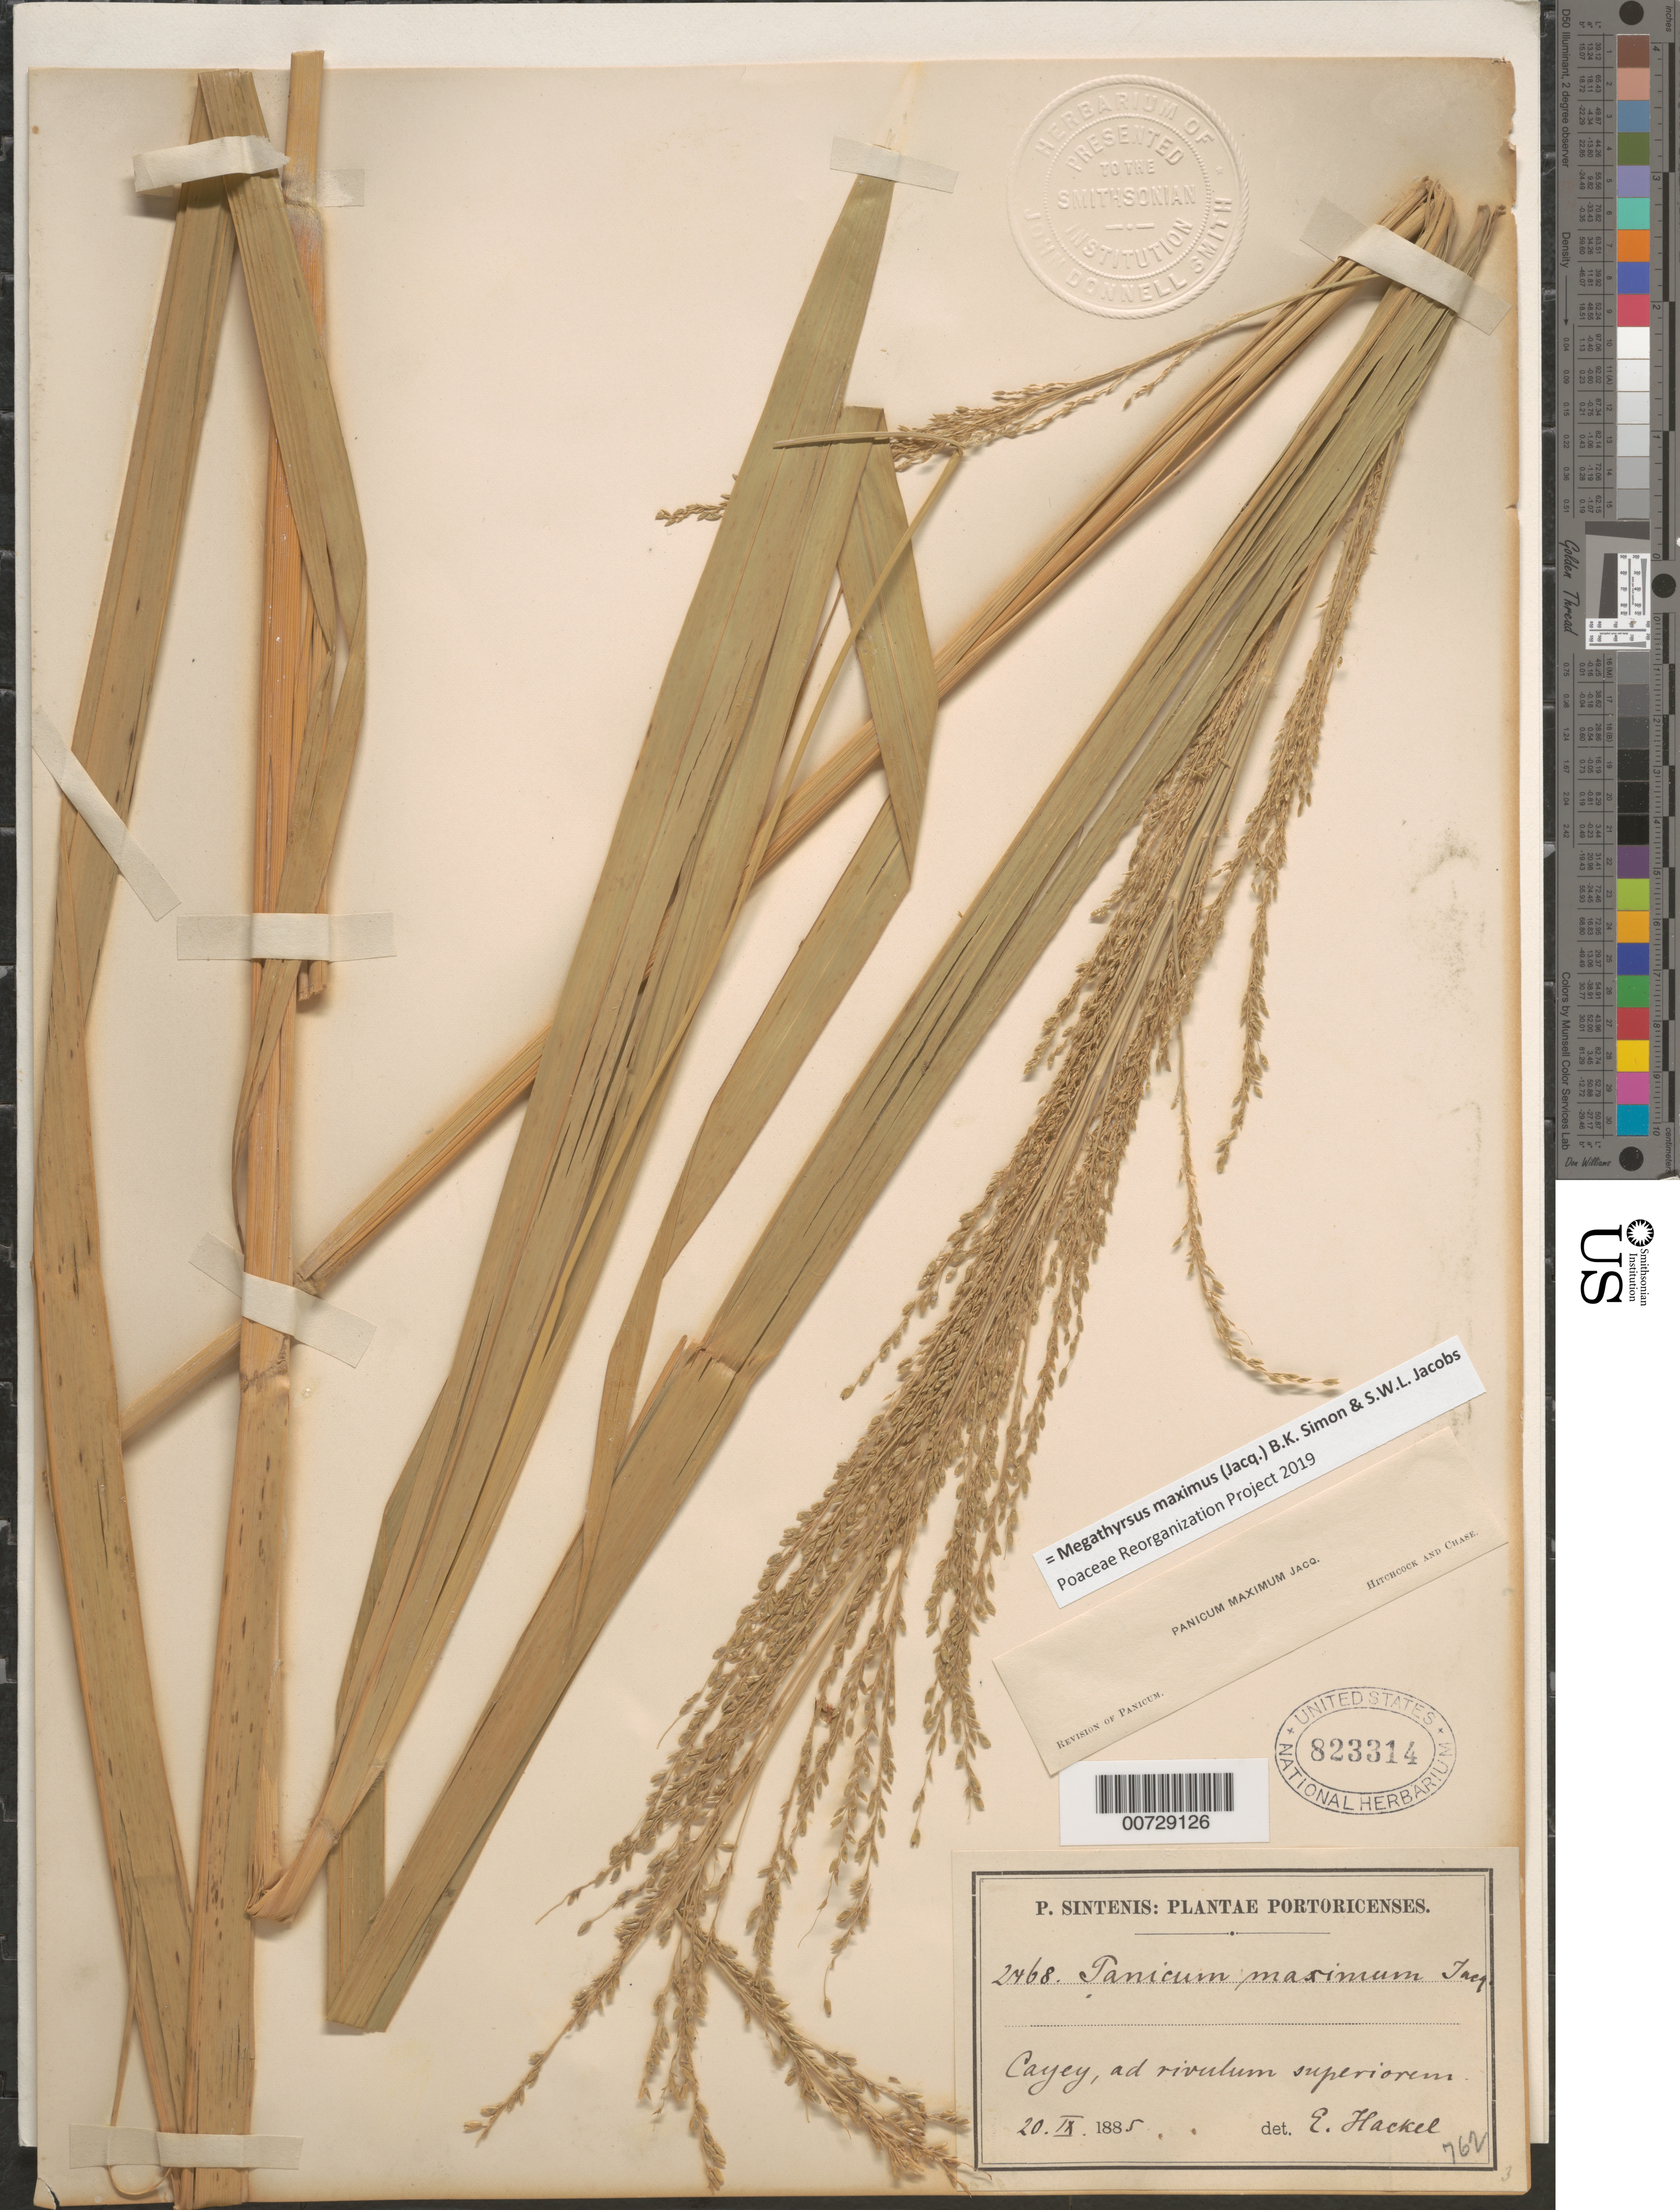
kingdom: Plantae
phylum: Tracheophyta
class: Liliopsida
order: Poales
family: Poaceae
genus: Megathyrsus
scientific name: Megathyrsus maximus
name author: (Jacq.) B.K. Simon & S.W.L. Jacobs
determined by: Hackel, E.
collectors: P. Sintenis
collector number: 2468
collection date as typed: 20 Sep 1885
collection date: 1885-09-20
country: Puerto Rico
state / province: Cayey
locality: Cayey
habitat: Ad rivulum superiorem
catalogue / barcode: US 823314